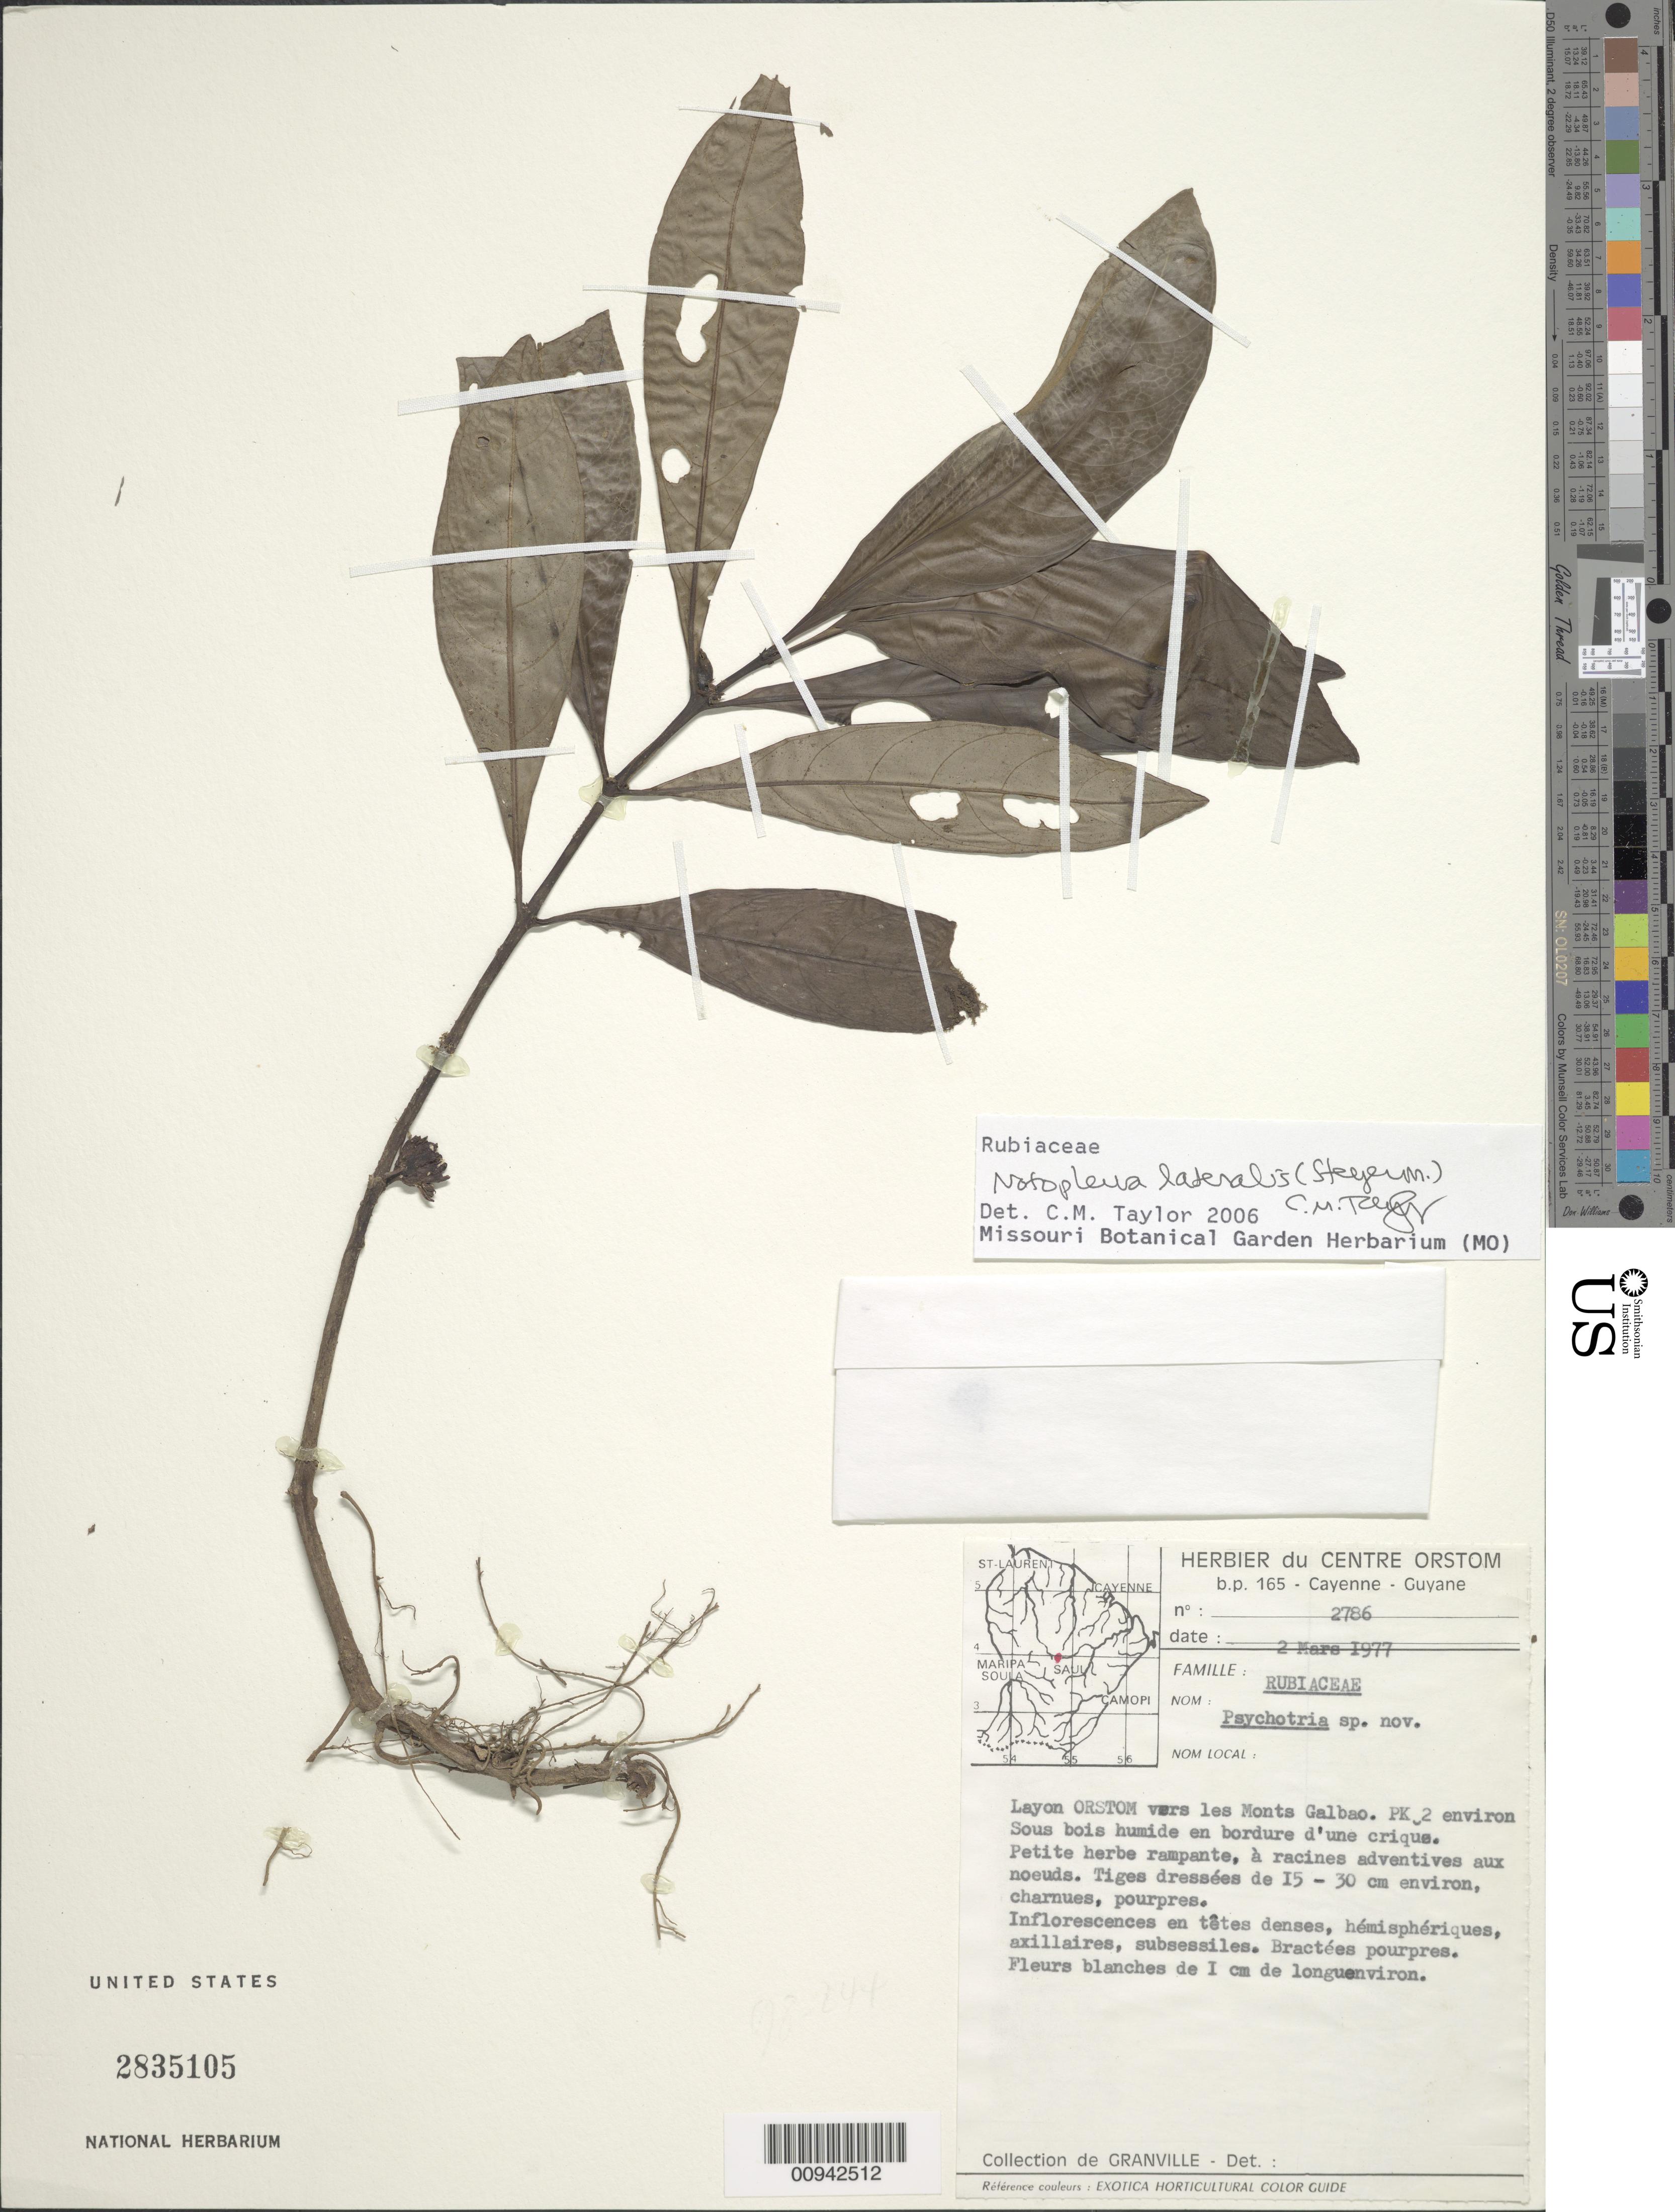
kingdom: Plantae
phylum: Tracheophyta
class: Magnoliopsida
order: Gentianales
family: Rubiaceae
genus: Notopleura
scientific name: Notopleura lateralis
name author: (Steyerm.) C.M. Taylor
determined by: Taylor, Charlotte M.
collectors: J.-J. de Granville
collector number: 2786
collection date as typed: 2-Mar-77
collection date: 1977-03-02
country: French Guiana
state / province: Saint-Laurent-du-Maroni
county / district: Saül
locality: Saül, Layon ORSTOM to Monts Galbao, environ P.K. 2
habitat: Sous-bois humide en bordure d'une crique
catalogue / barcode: US 2835105